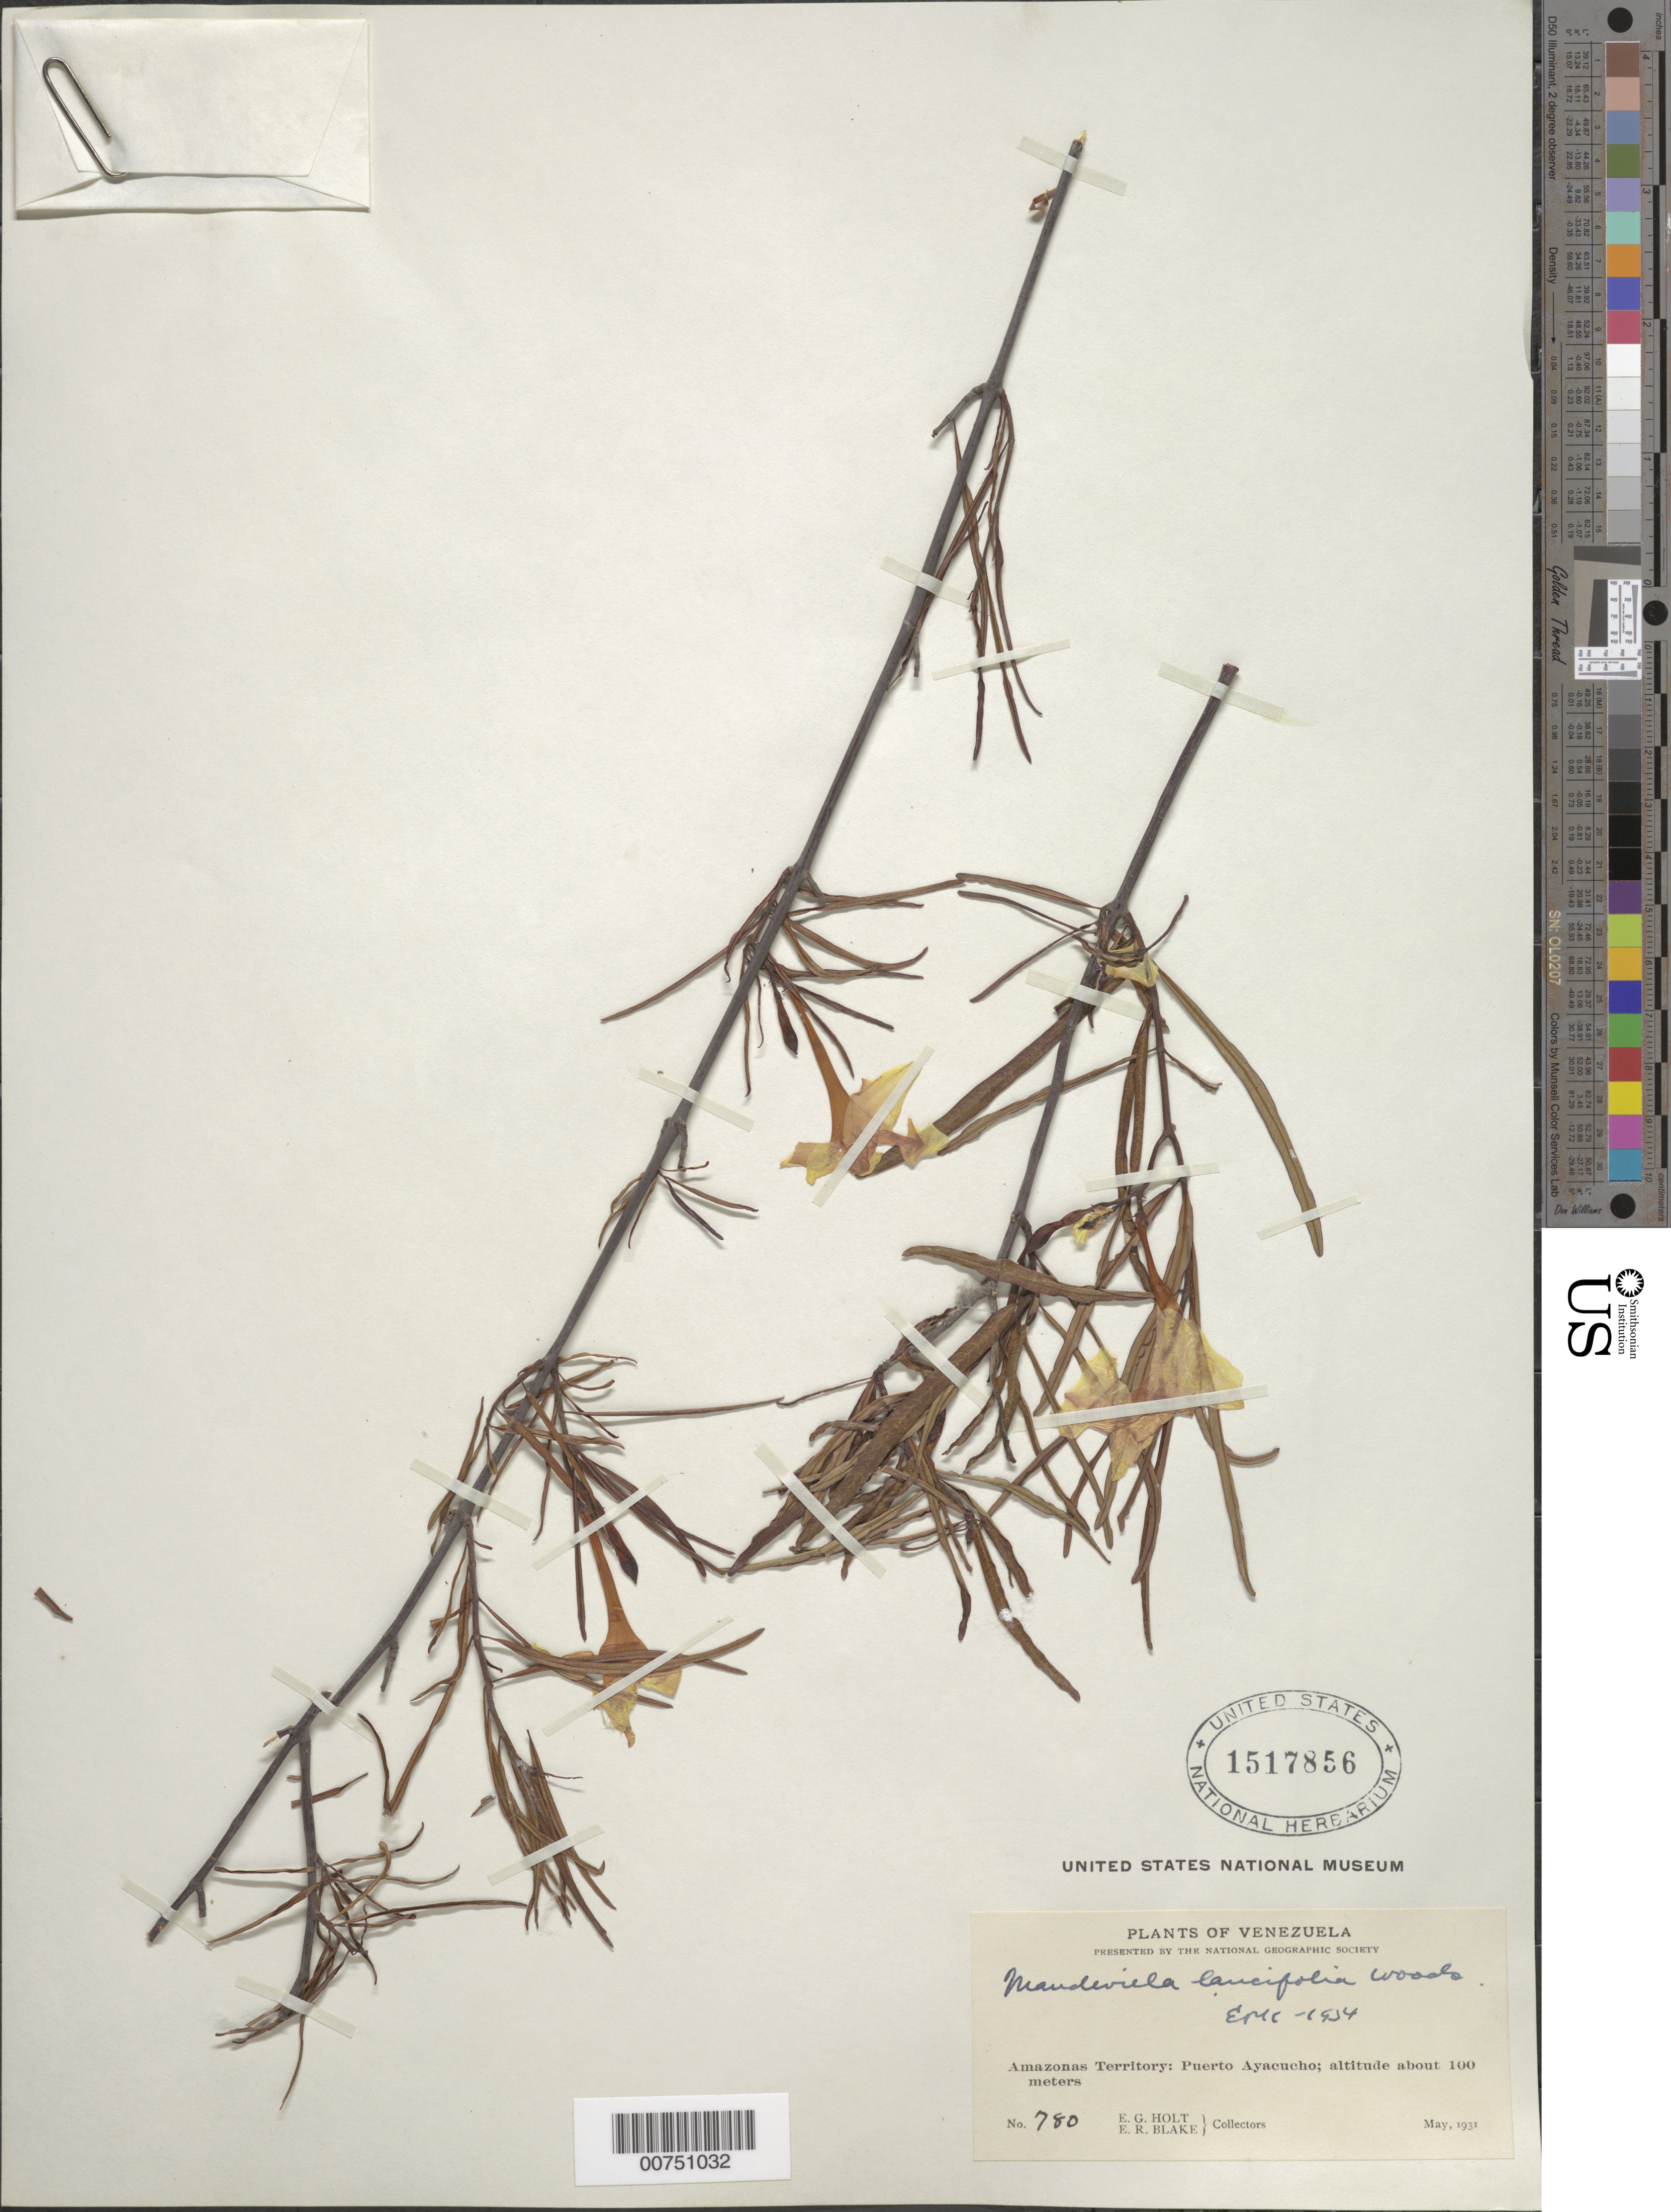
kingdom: Plantae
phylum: Tracheophyta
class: Magnoliopsida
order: Gentianales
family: Apocynaceae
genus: Mandevilla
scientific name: Mandevilla lancifolia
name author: Woodson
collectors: E. Holt & E. R. Blake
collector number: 780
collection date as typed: May-31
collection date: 1931-05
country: Venezuela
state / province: Amazonas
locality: Puerto Ayacucho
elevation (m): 100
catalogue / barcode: US 1517856